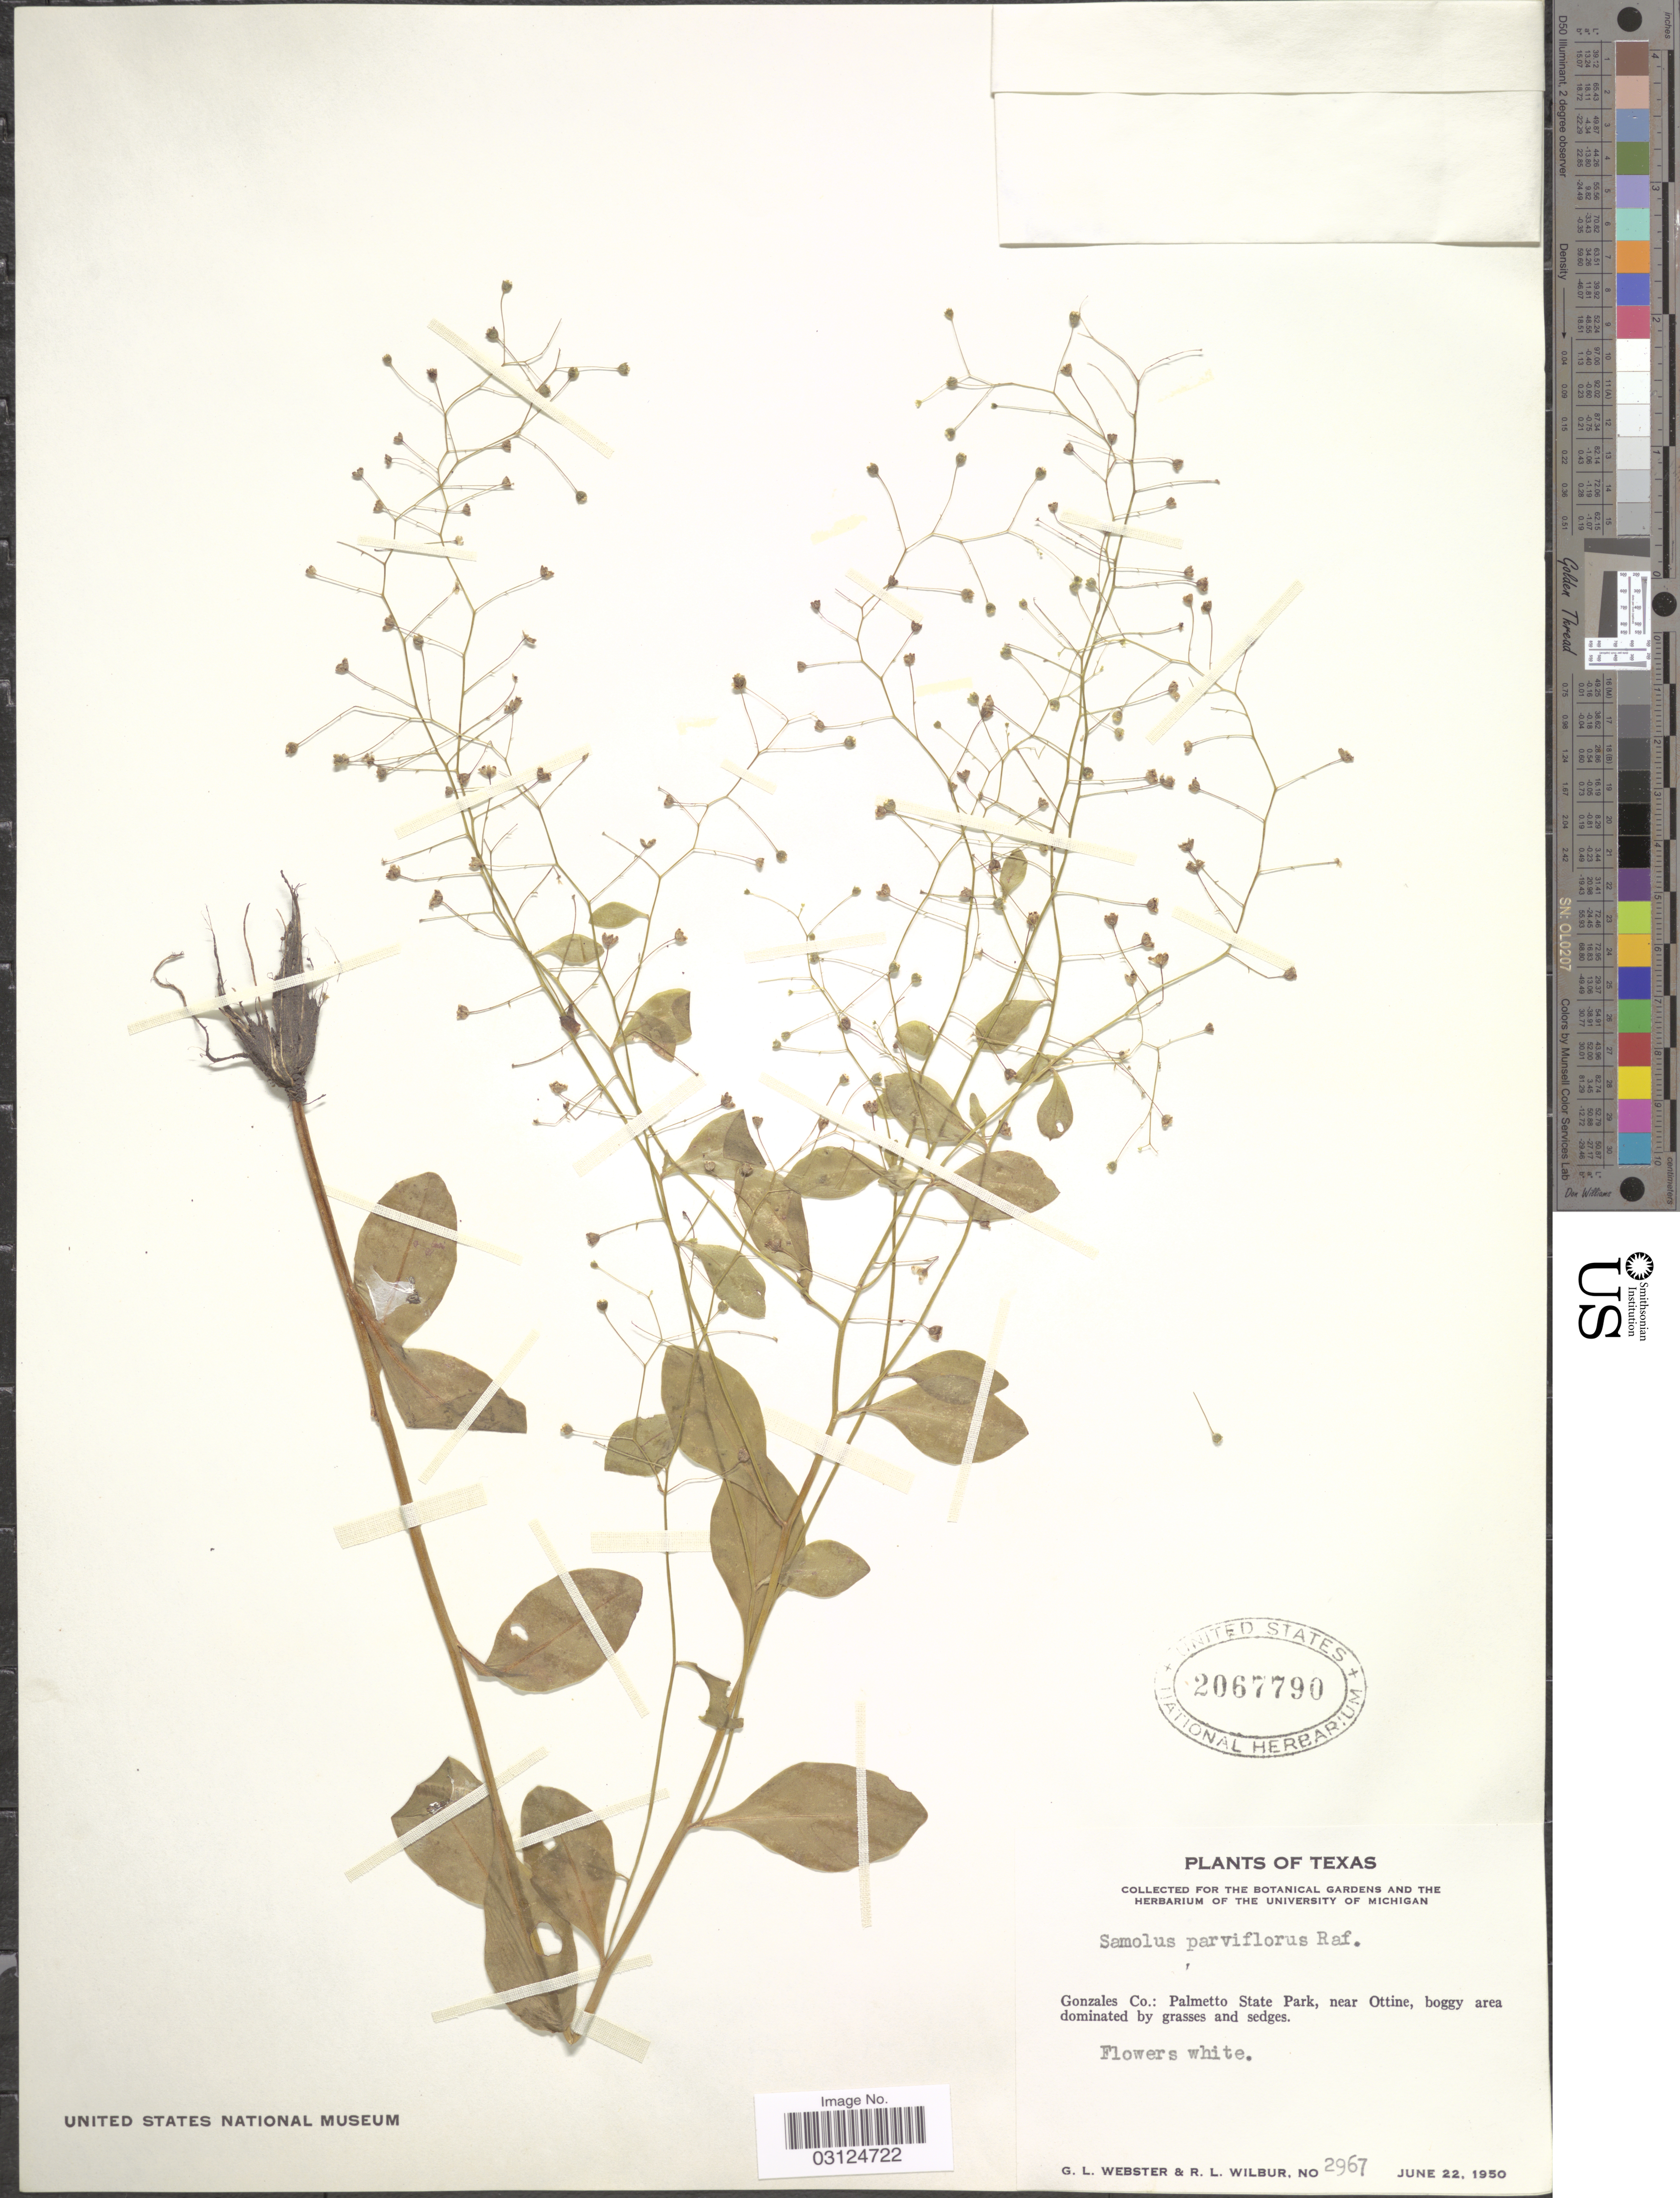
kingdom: Plantae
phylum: Tracheophyta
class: Magnoliopsida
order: Ericales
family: Primulaceae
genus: Samolus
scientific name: Samolus parviflorus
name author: Raf.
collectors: G. L. Webster & R. L. Wilbur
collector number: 2967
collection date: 1950-06-22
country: United States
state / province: Texas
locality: Gonzales Co.: Palmetto State Park, near Ottine, boggy area dominated by grasses and sedges.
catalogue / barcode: US 2067790